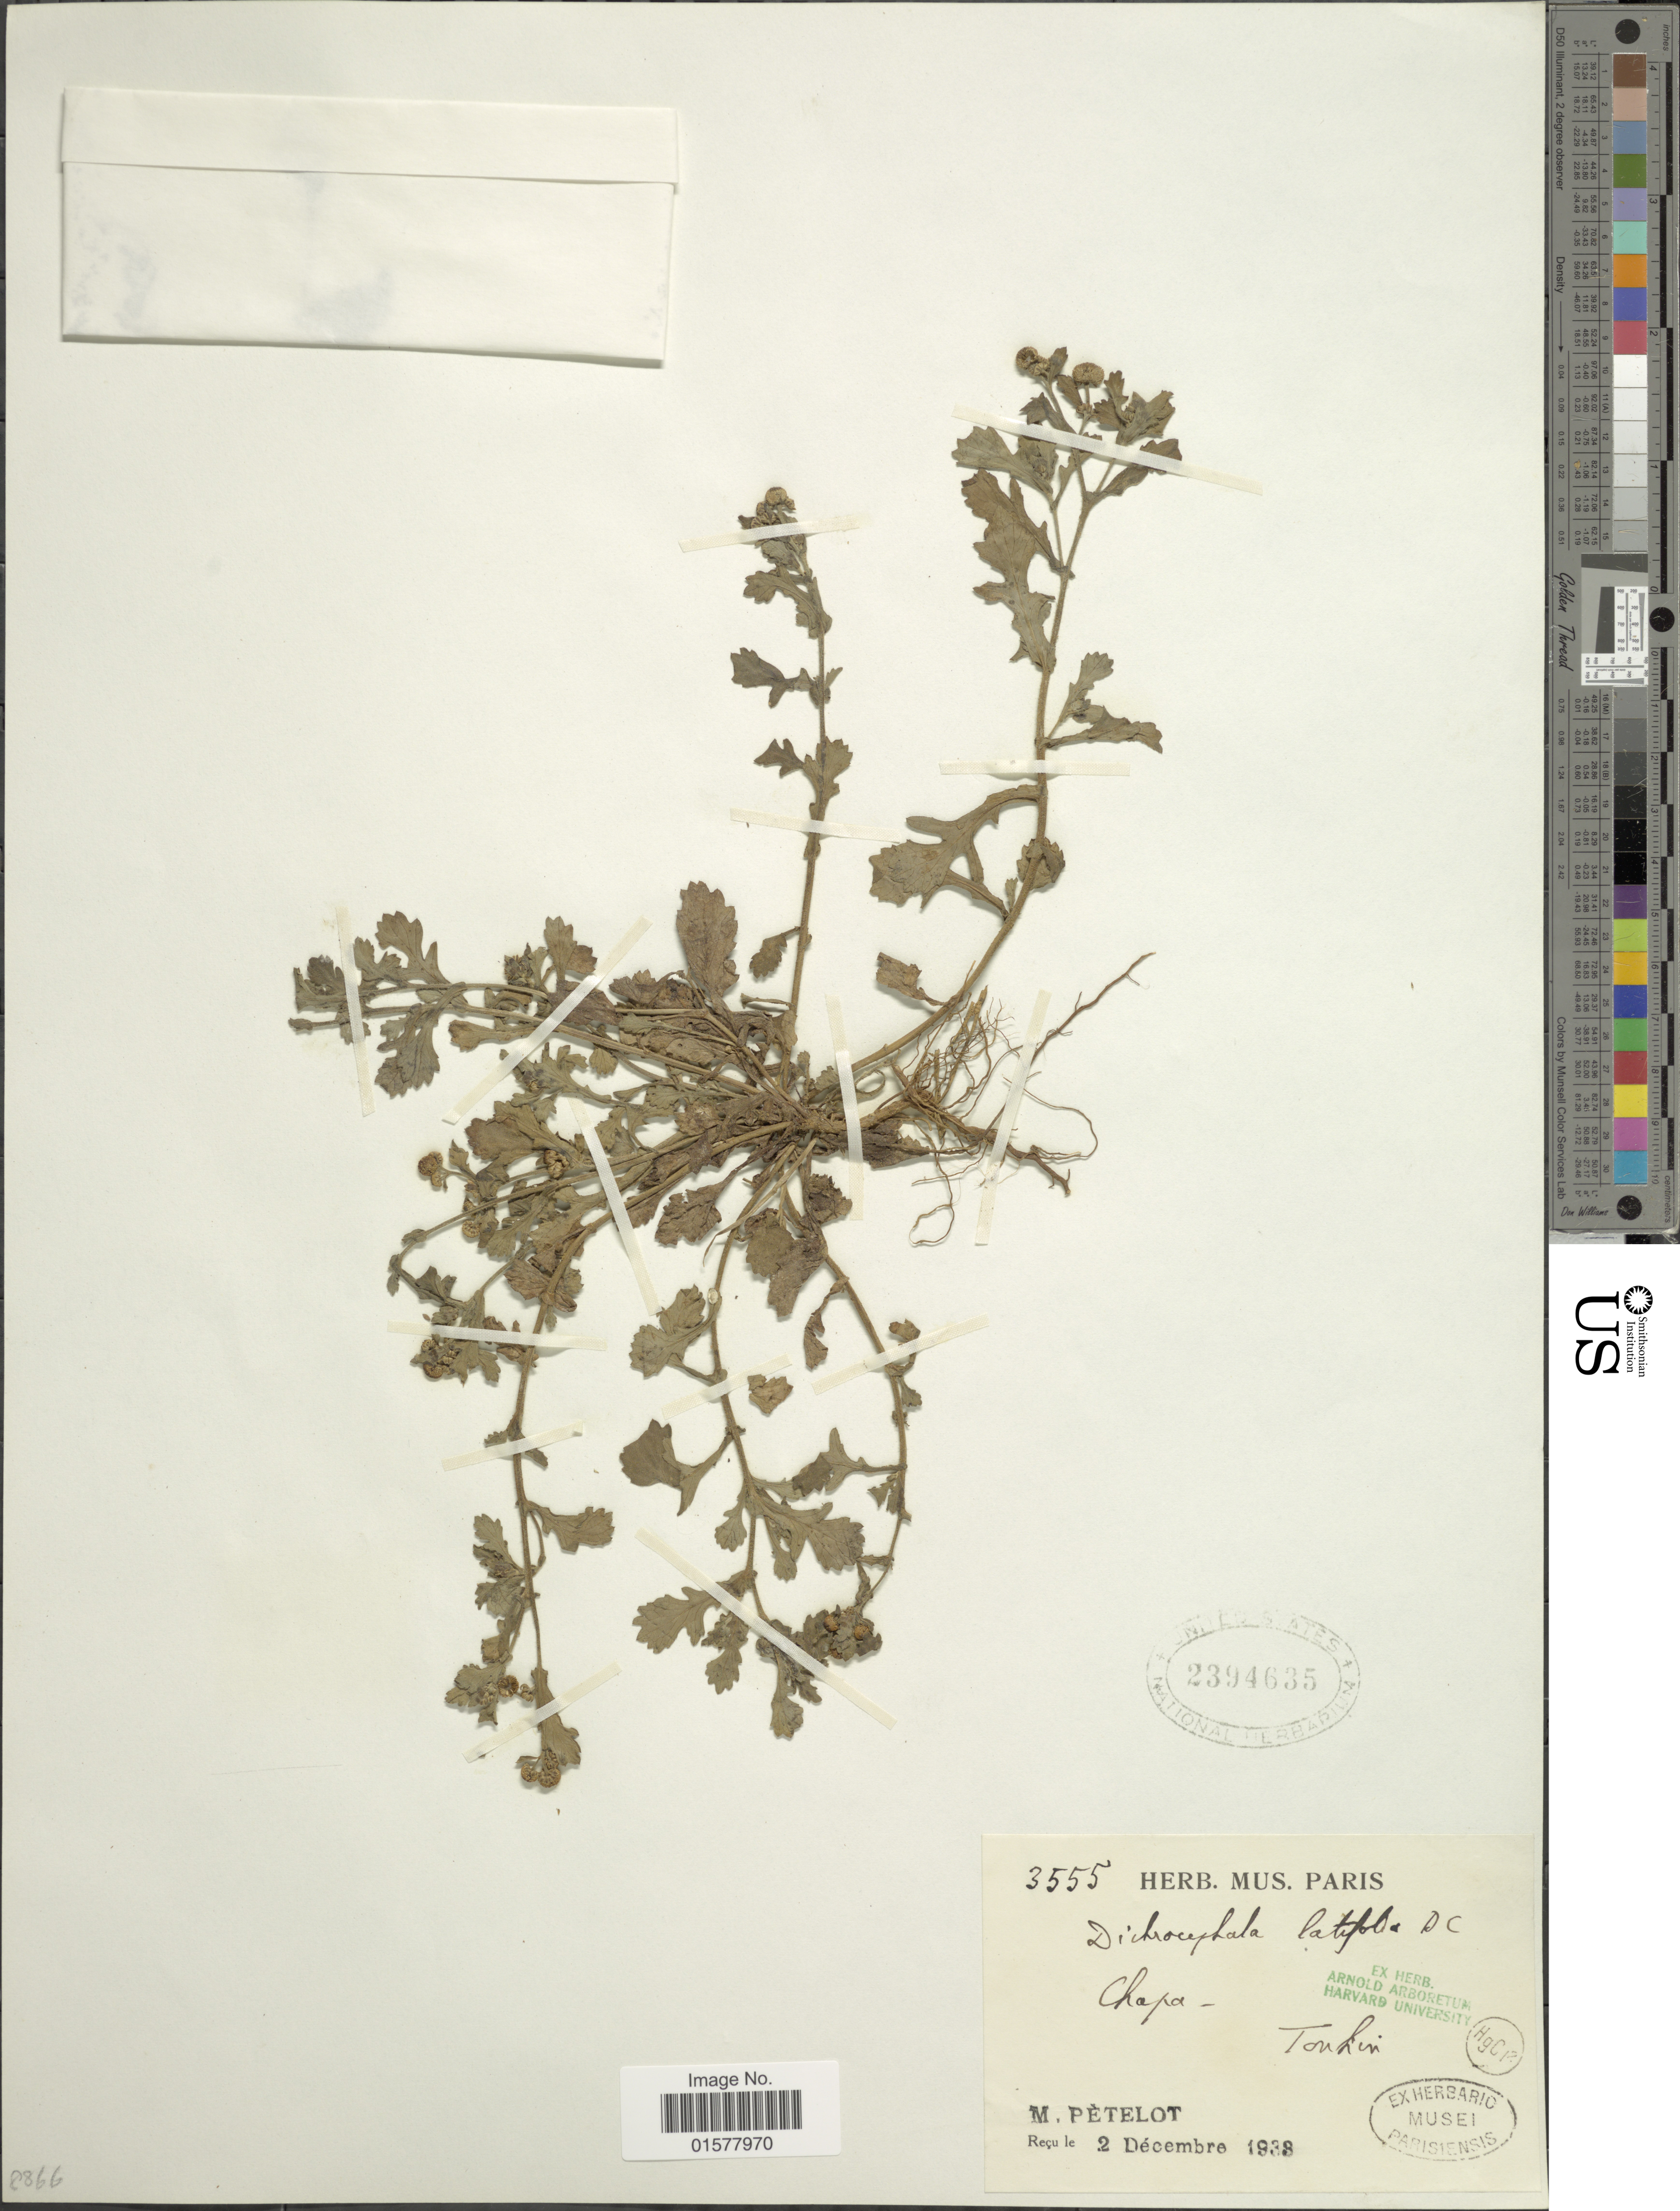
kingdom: Plantae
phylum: Tracheophyta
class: Magnoliopsida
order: Asterales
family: Asteraceae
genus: Dichrocephala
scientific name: Dichrocephala integrifolia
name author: (L. f.) Kuntze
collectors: M. Petelot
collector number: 3555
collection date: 1938-12-02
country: Vietnam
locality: Chapa, Tonhin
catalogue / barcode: US 2394635